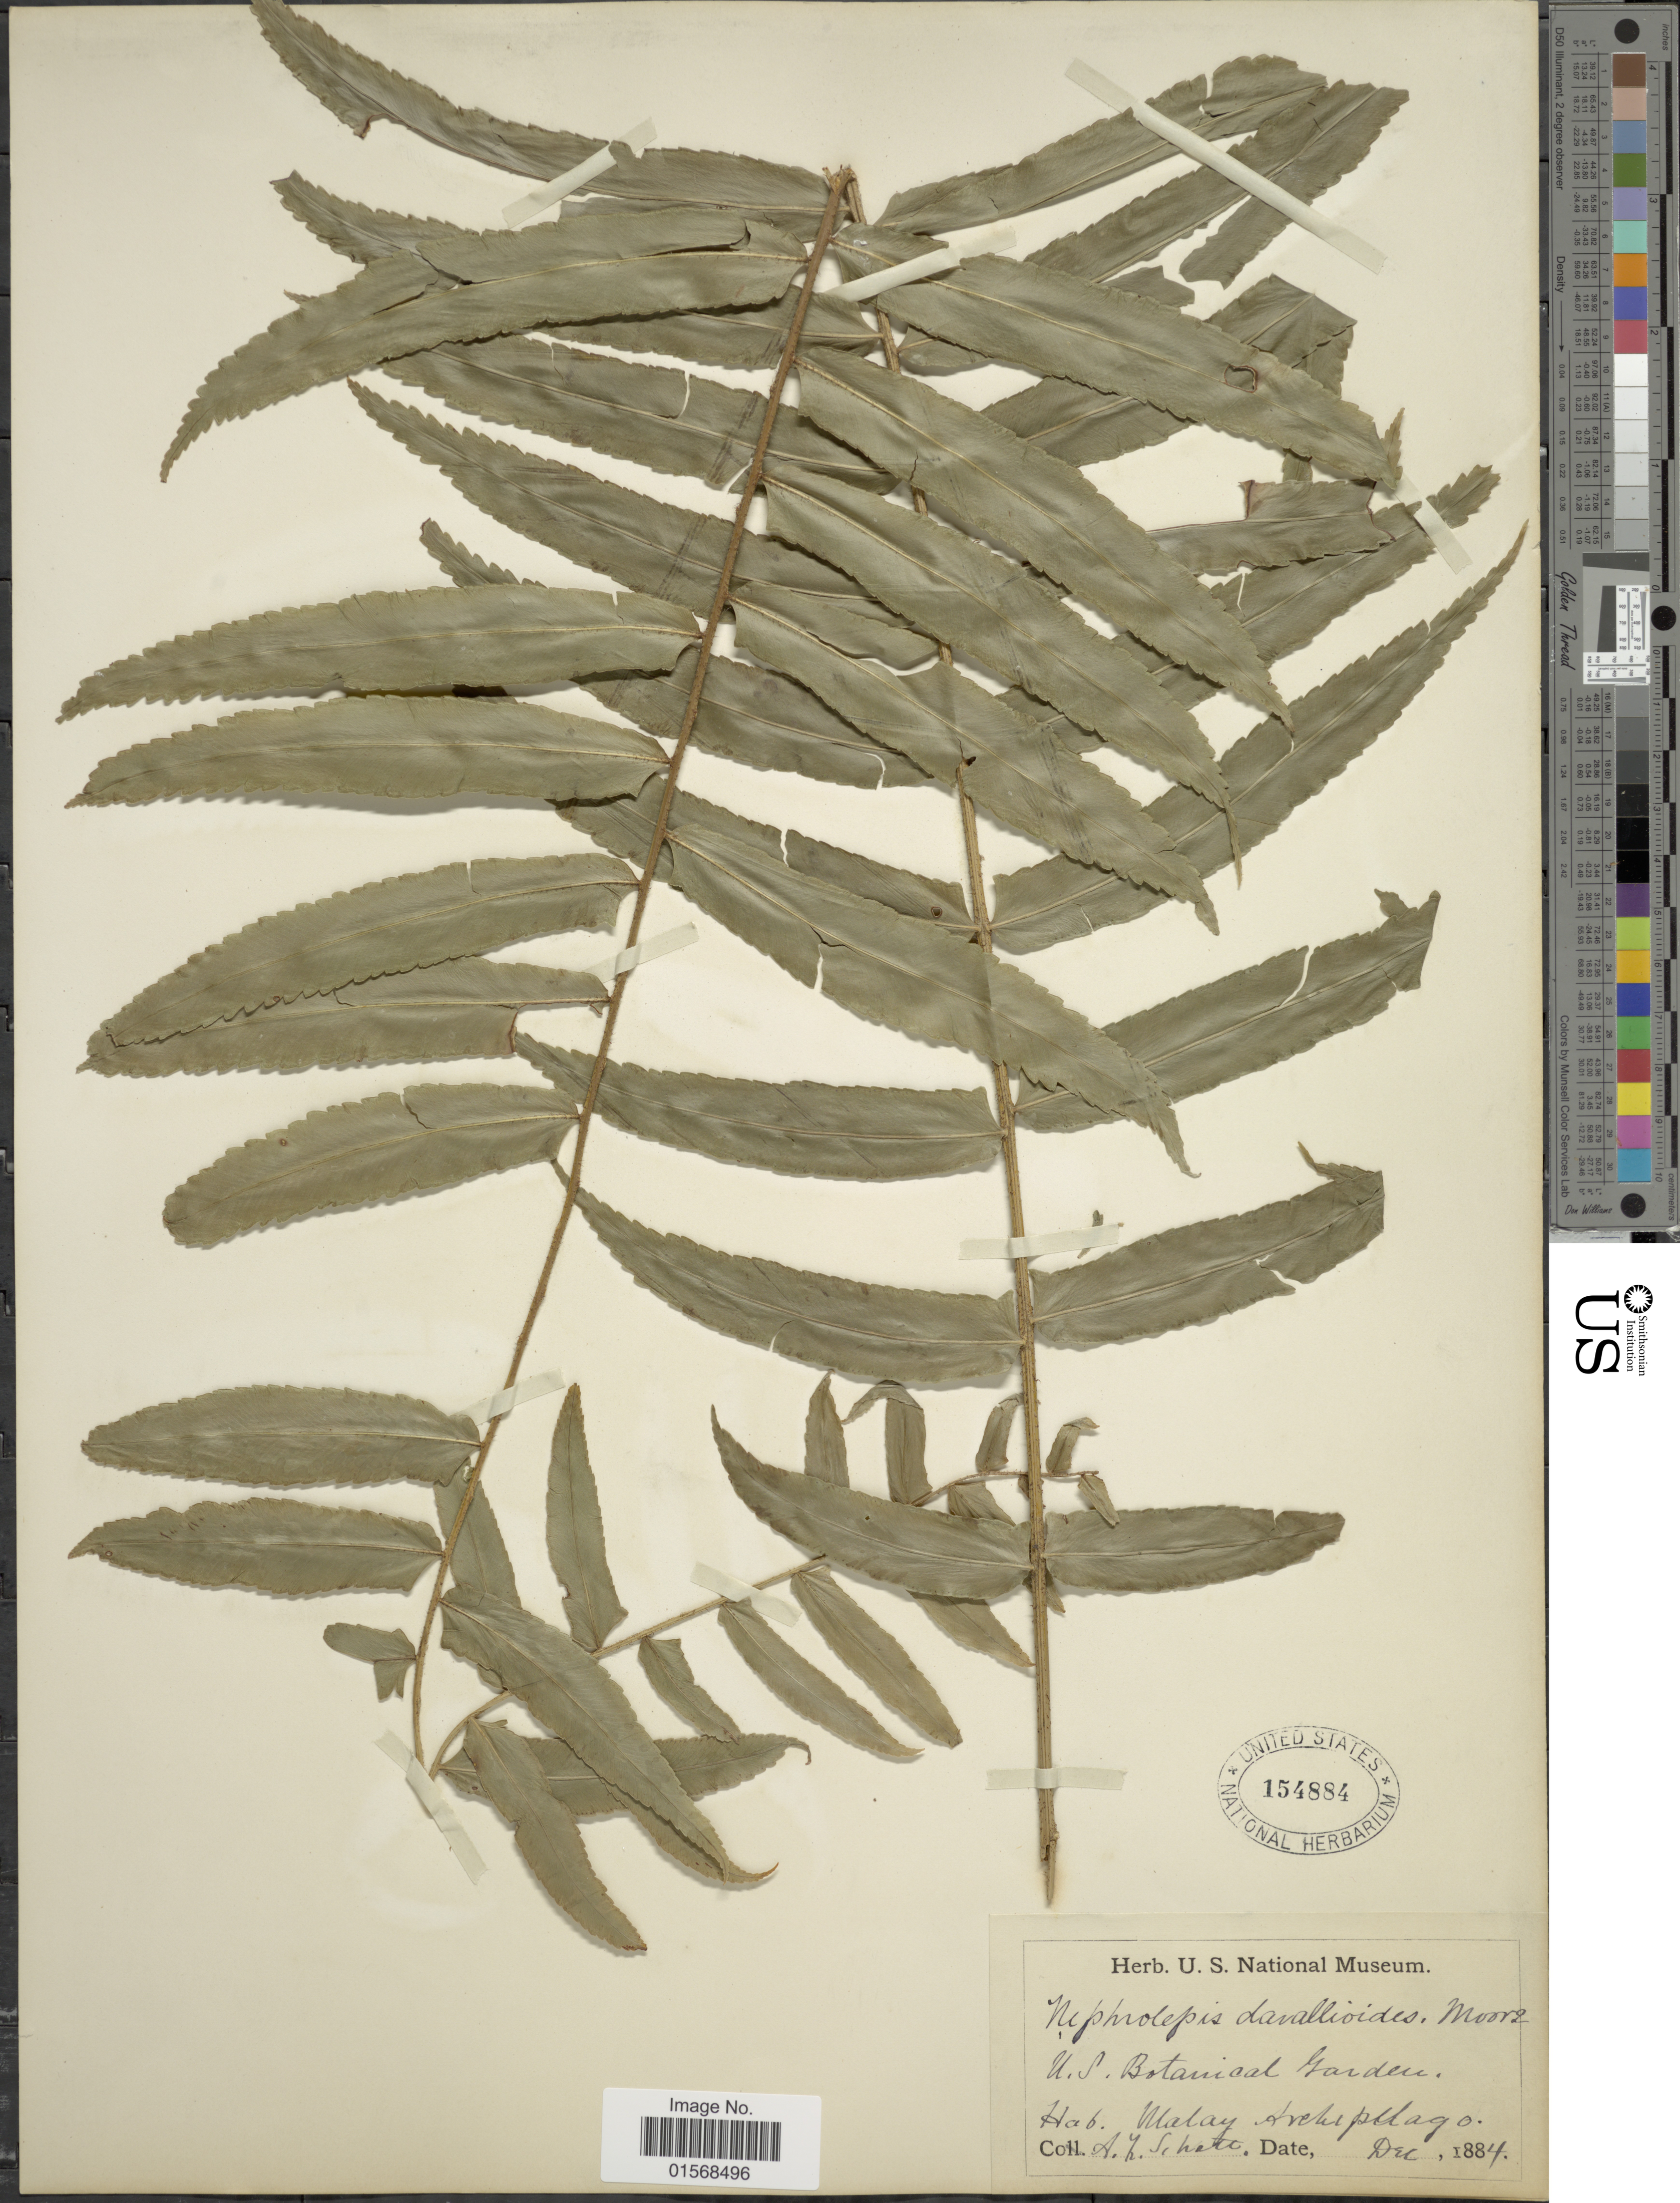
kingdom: Plantae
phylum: Tracheophyta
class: Polypodiopsida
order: Polypodiales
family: Nephrolepidaceae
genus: Nephrolepis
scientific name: Nephrolepis acuminata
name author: (Houtt.) Kuhn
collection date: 1884-12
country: Malaysia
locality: Malay Archepelago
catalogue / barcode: US 154884